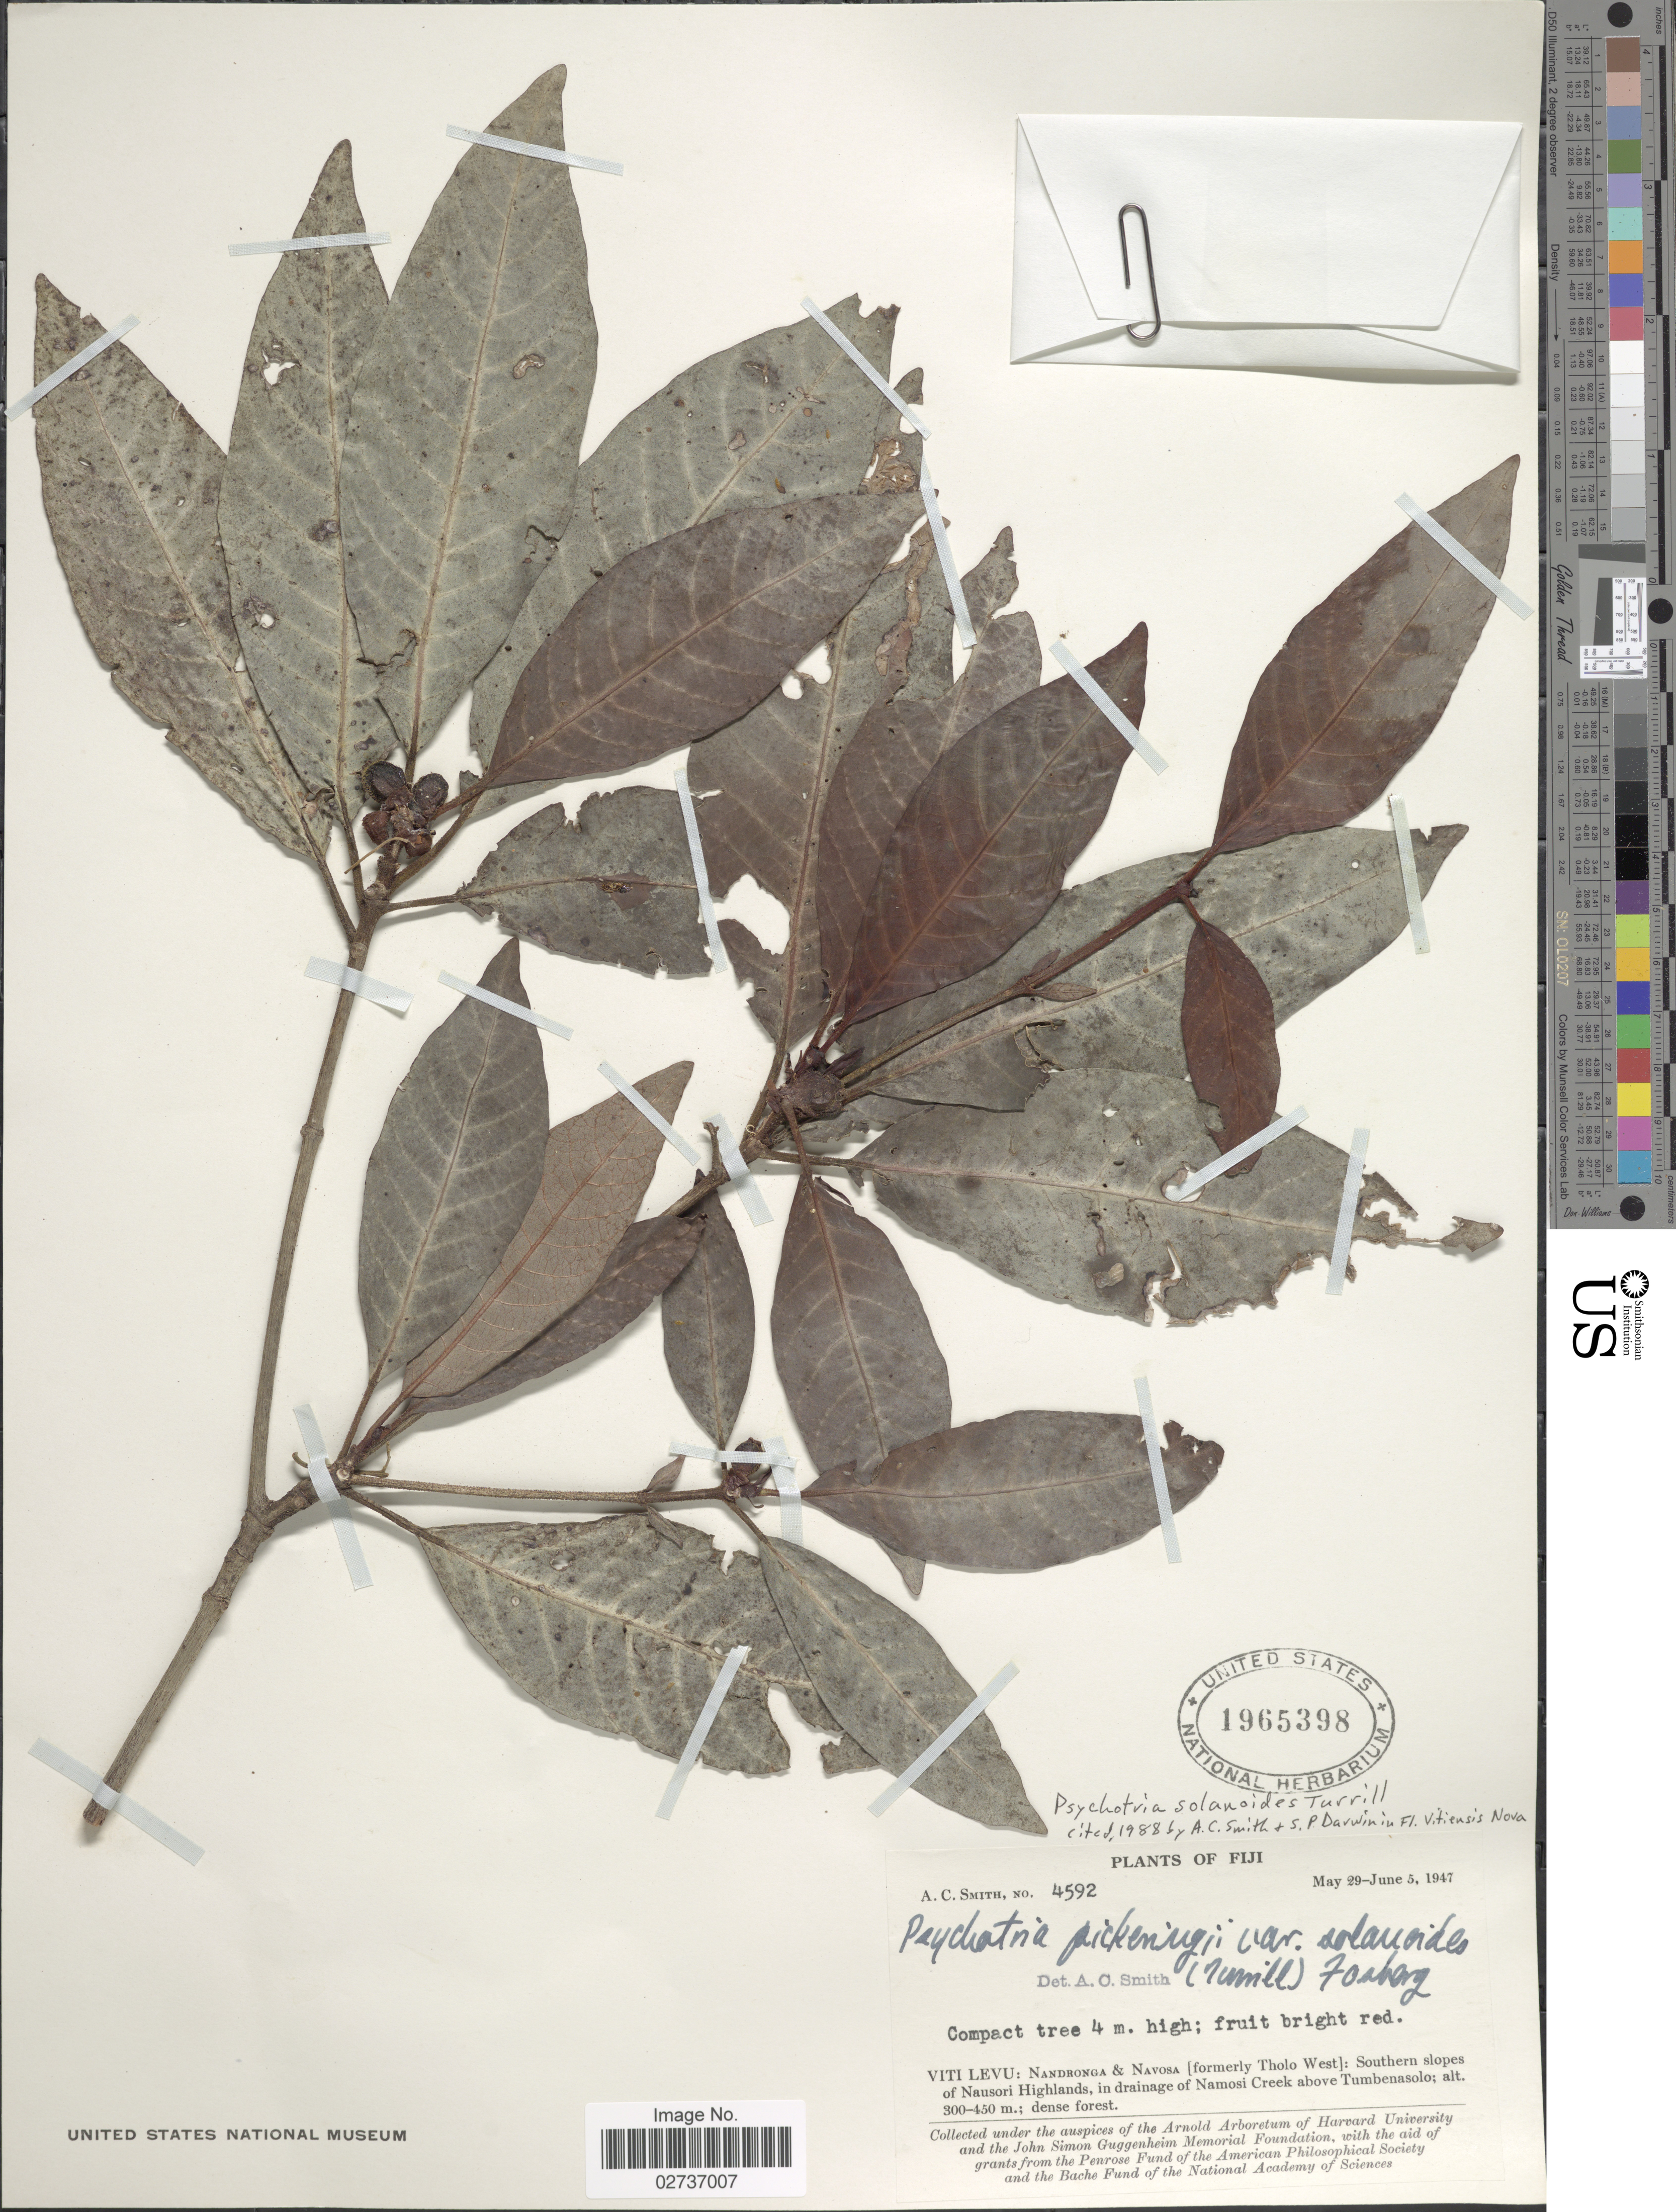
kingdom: Plantae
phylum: Tracheophyta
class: Magnoliopsida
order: Gentianales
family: Rubiaceae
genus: Psychotria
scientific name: Psychotria solanoides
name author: Turrill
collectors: A. C. Smith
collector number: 4592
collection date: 1947-05-29/1947-06-05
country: Fiji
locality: Viti Levu: Nandronga & Navosa [formerly Tholo West]: Southern slopes of Nausori Highlands, in drainage of Namosi Creek above Tumbenasolo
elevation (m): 300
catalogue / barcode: US 1965398